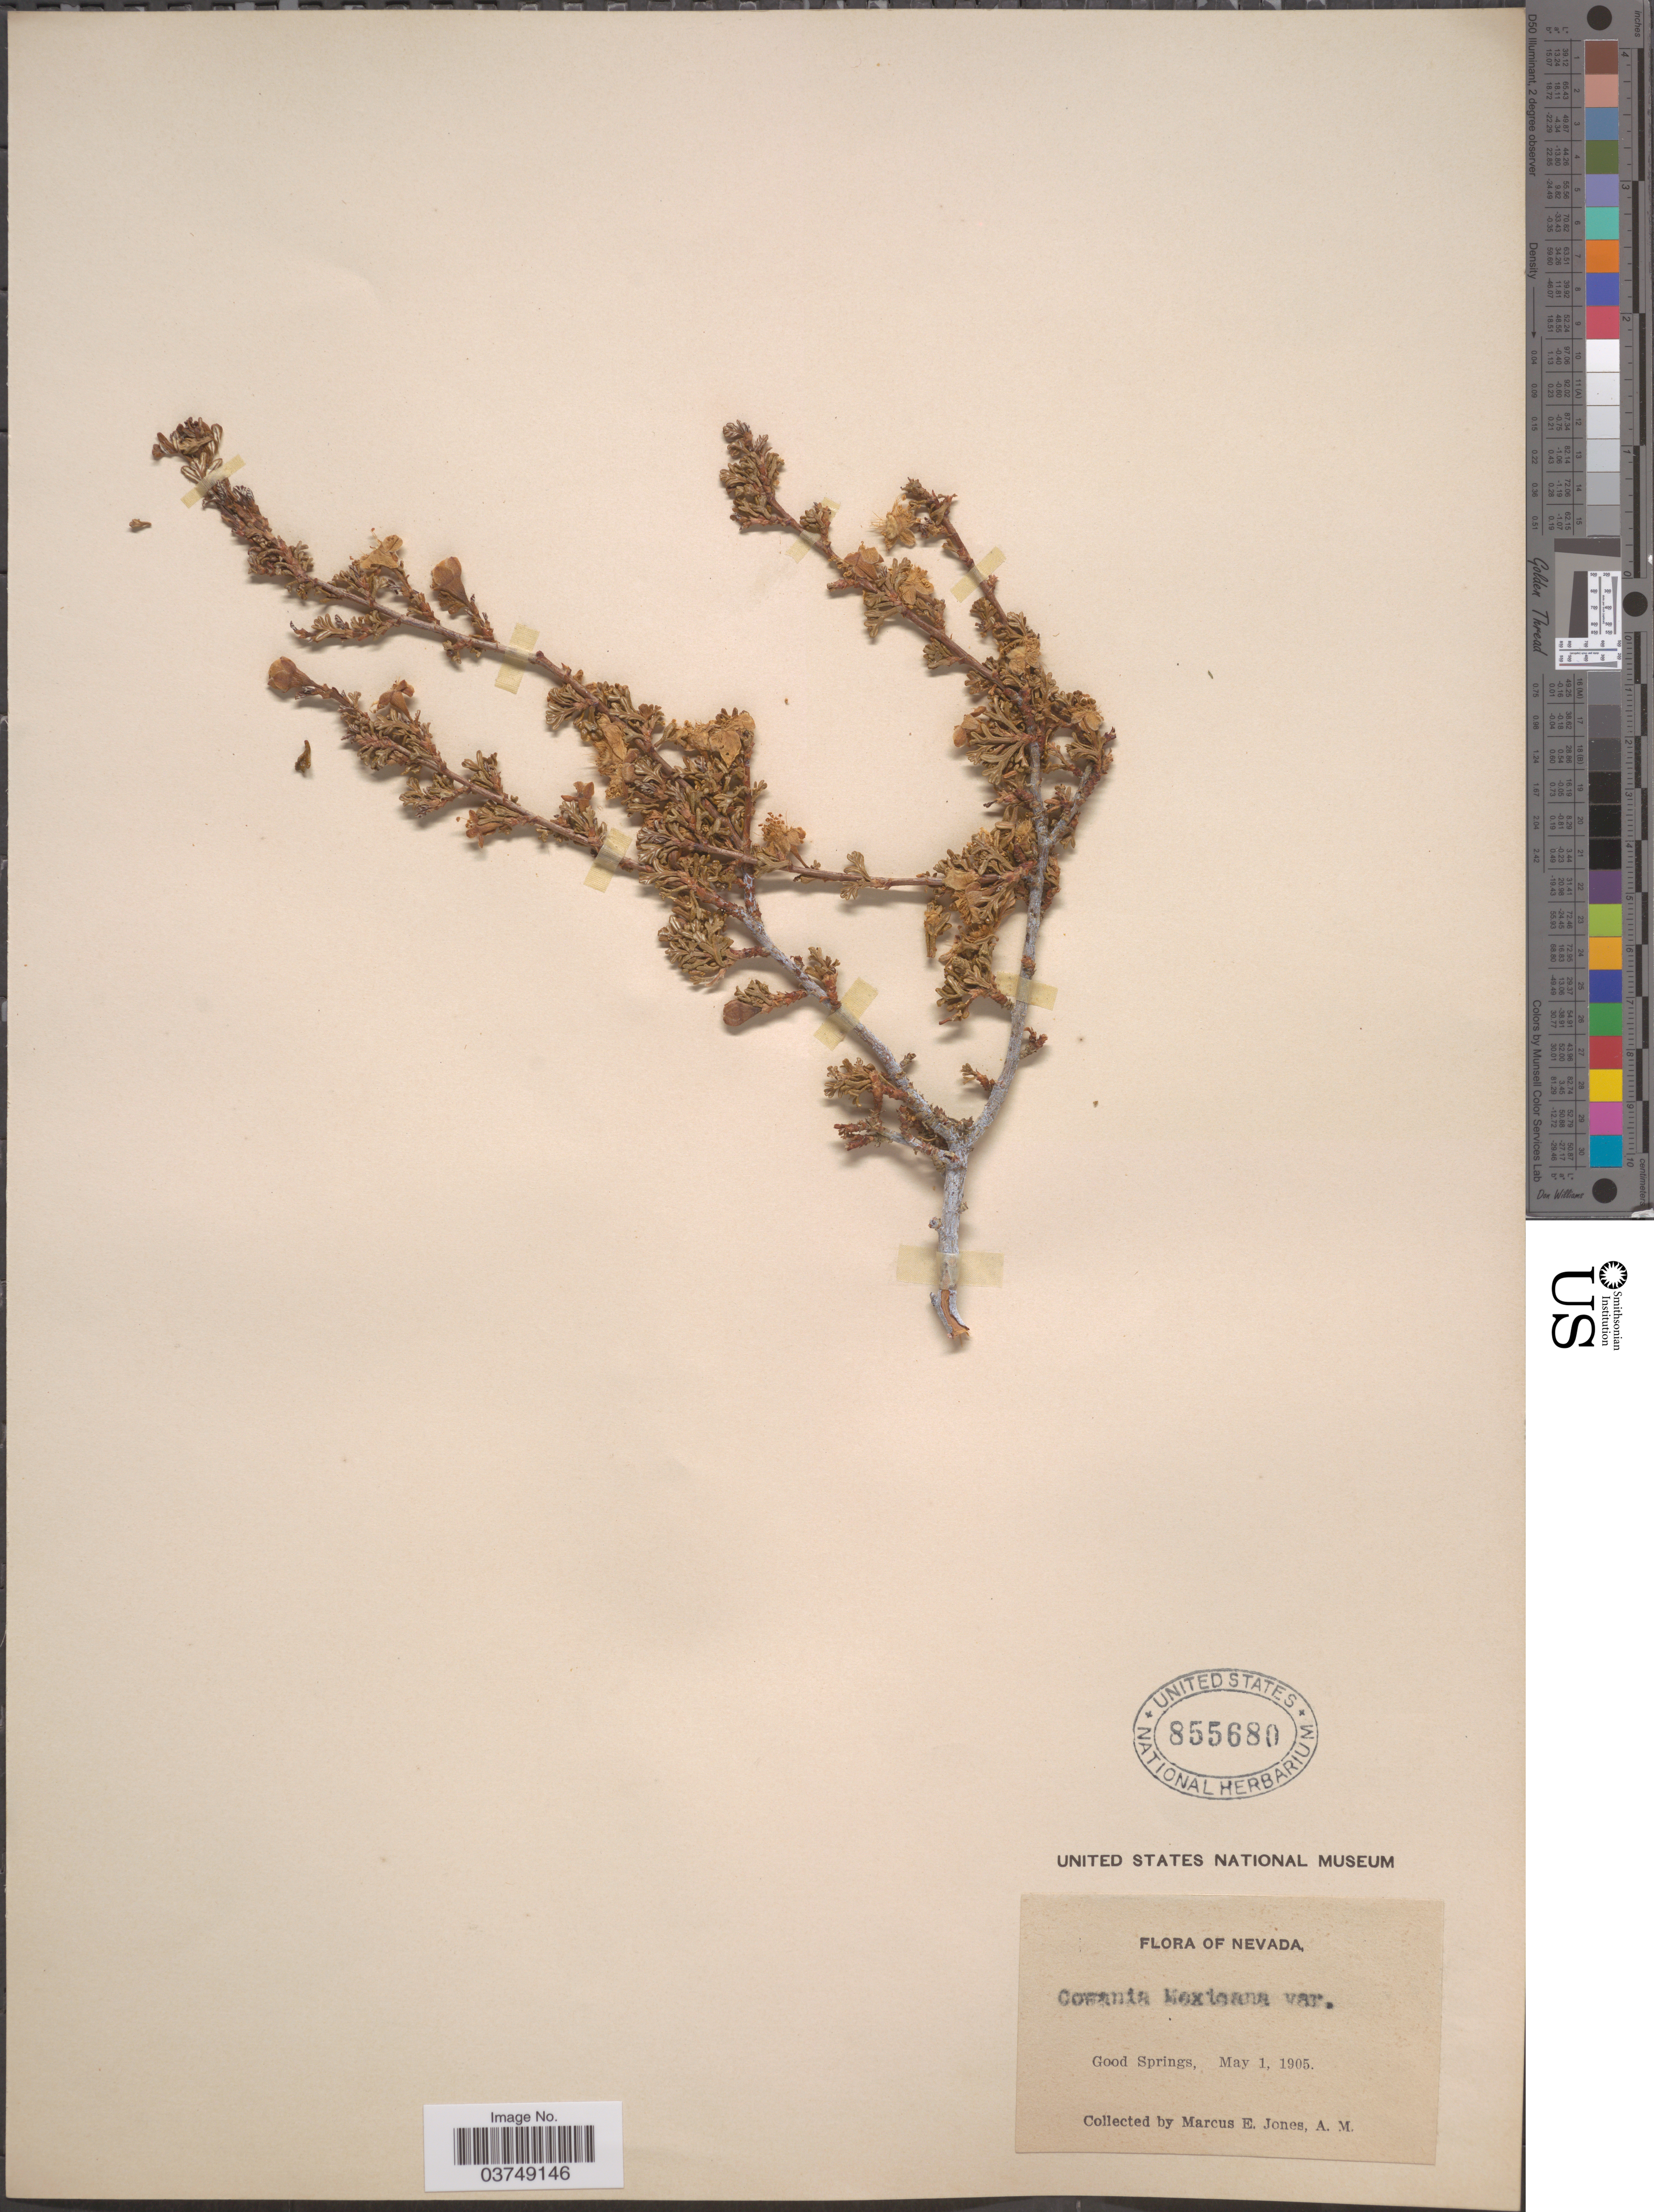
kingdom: Plantae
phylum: Tracheophyta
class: Magnoliopsida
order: Rosales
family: Rosaceae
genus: Purshia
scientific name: Purshia stansburyana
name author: (Torr.) Henrickson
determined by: Strong, Mark T., (BOT), Smithsonian Institution - National Museum of Natural History (UNITED STATES)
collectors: M. E. Jones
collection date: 1905-05-01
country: United States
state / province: Nevada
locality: Good Springs.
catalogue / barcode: US 855680